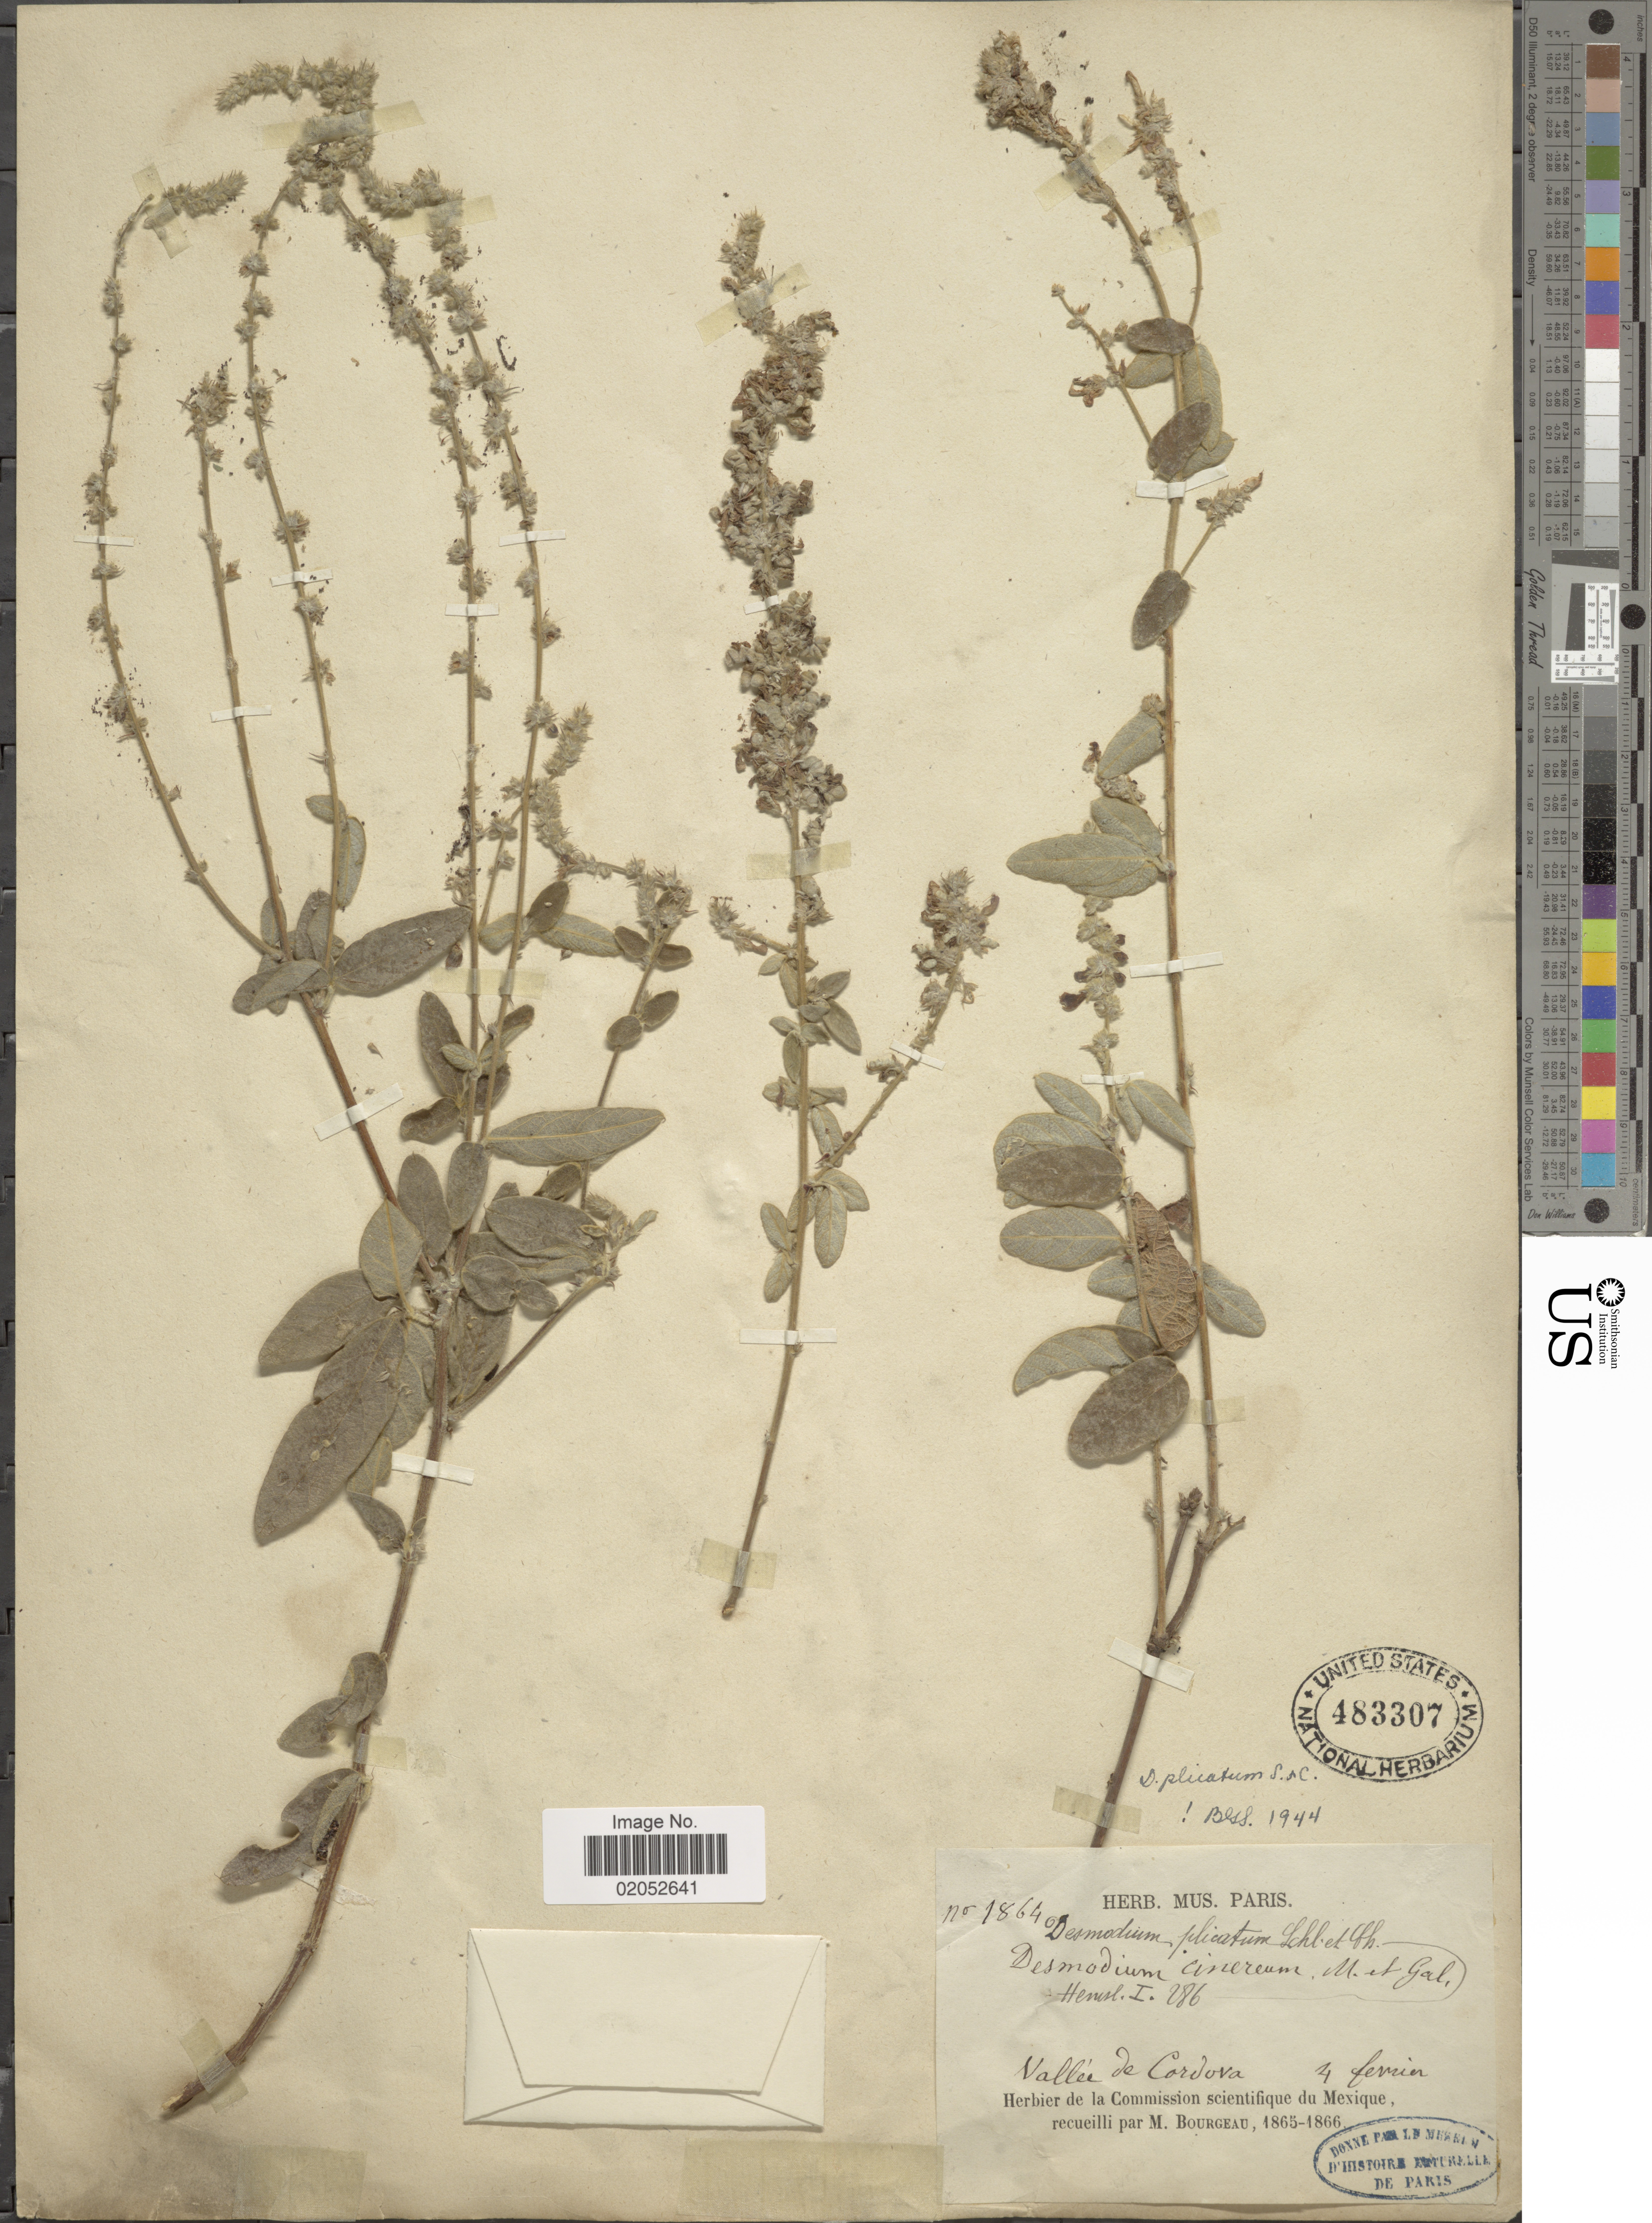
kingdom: Plantae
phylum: Tracheophyta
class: Magnoliopsida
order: Fabales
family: Fabaceae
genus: Desmodium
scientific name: Desmodium plicatum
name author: Schltdl. & Cham.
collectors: M. Bourgeau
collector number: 1864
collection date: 1865-02-04/1866-02-04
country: Mexico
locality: Vallee de Cordova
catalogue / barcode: US 483307